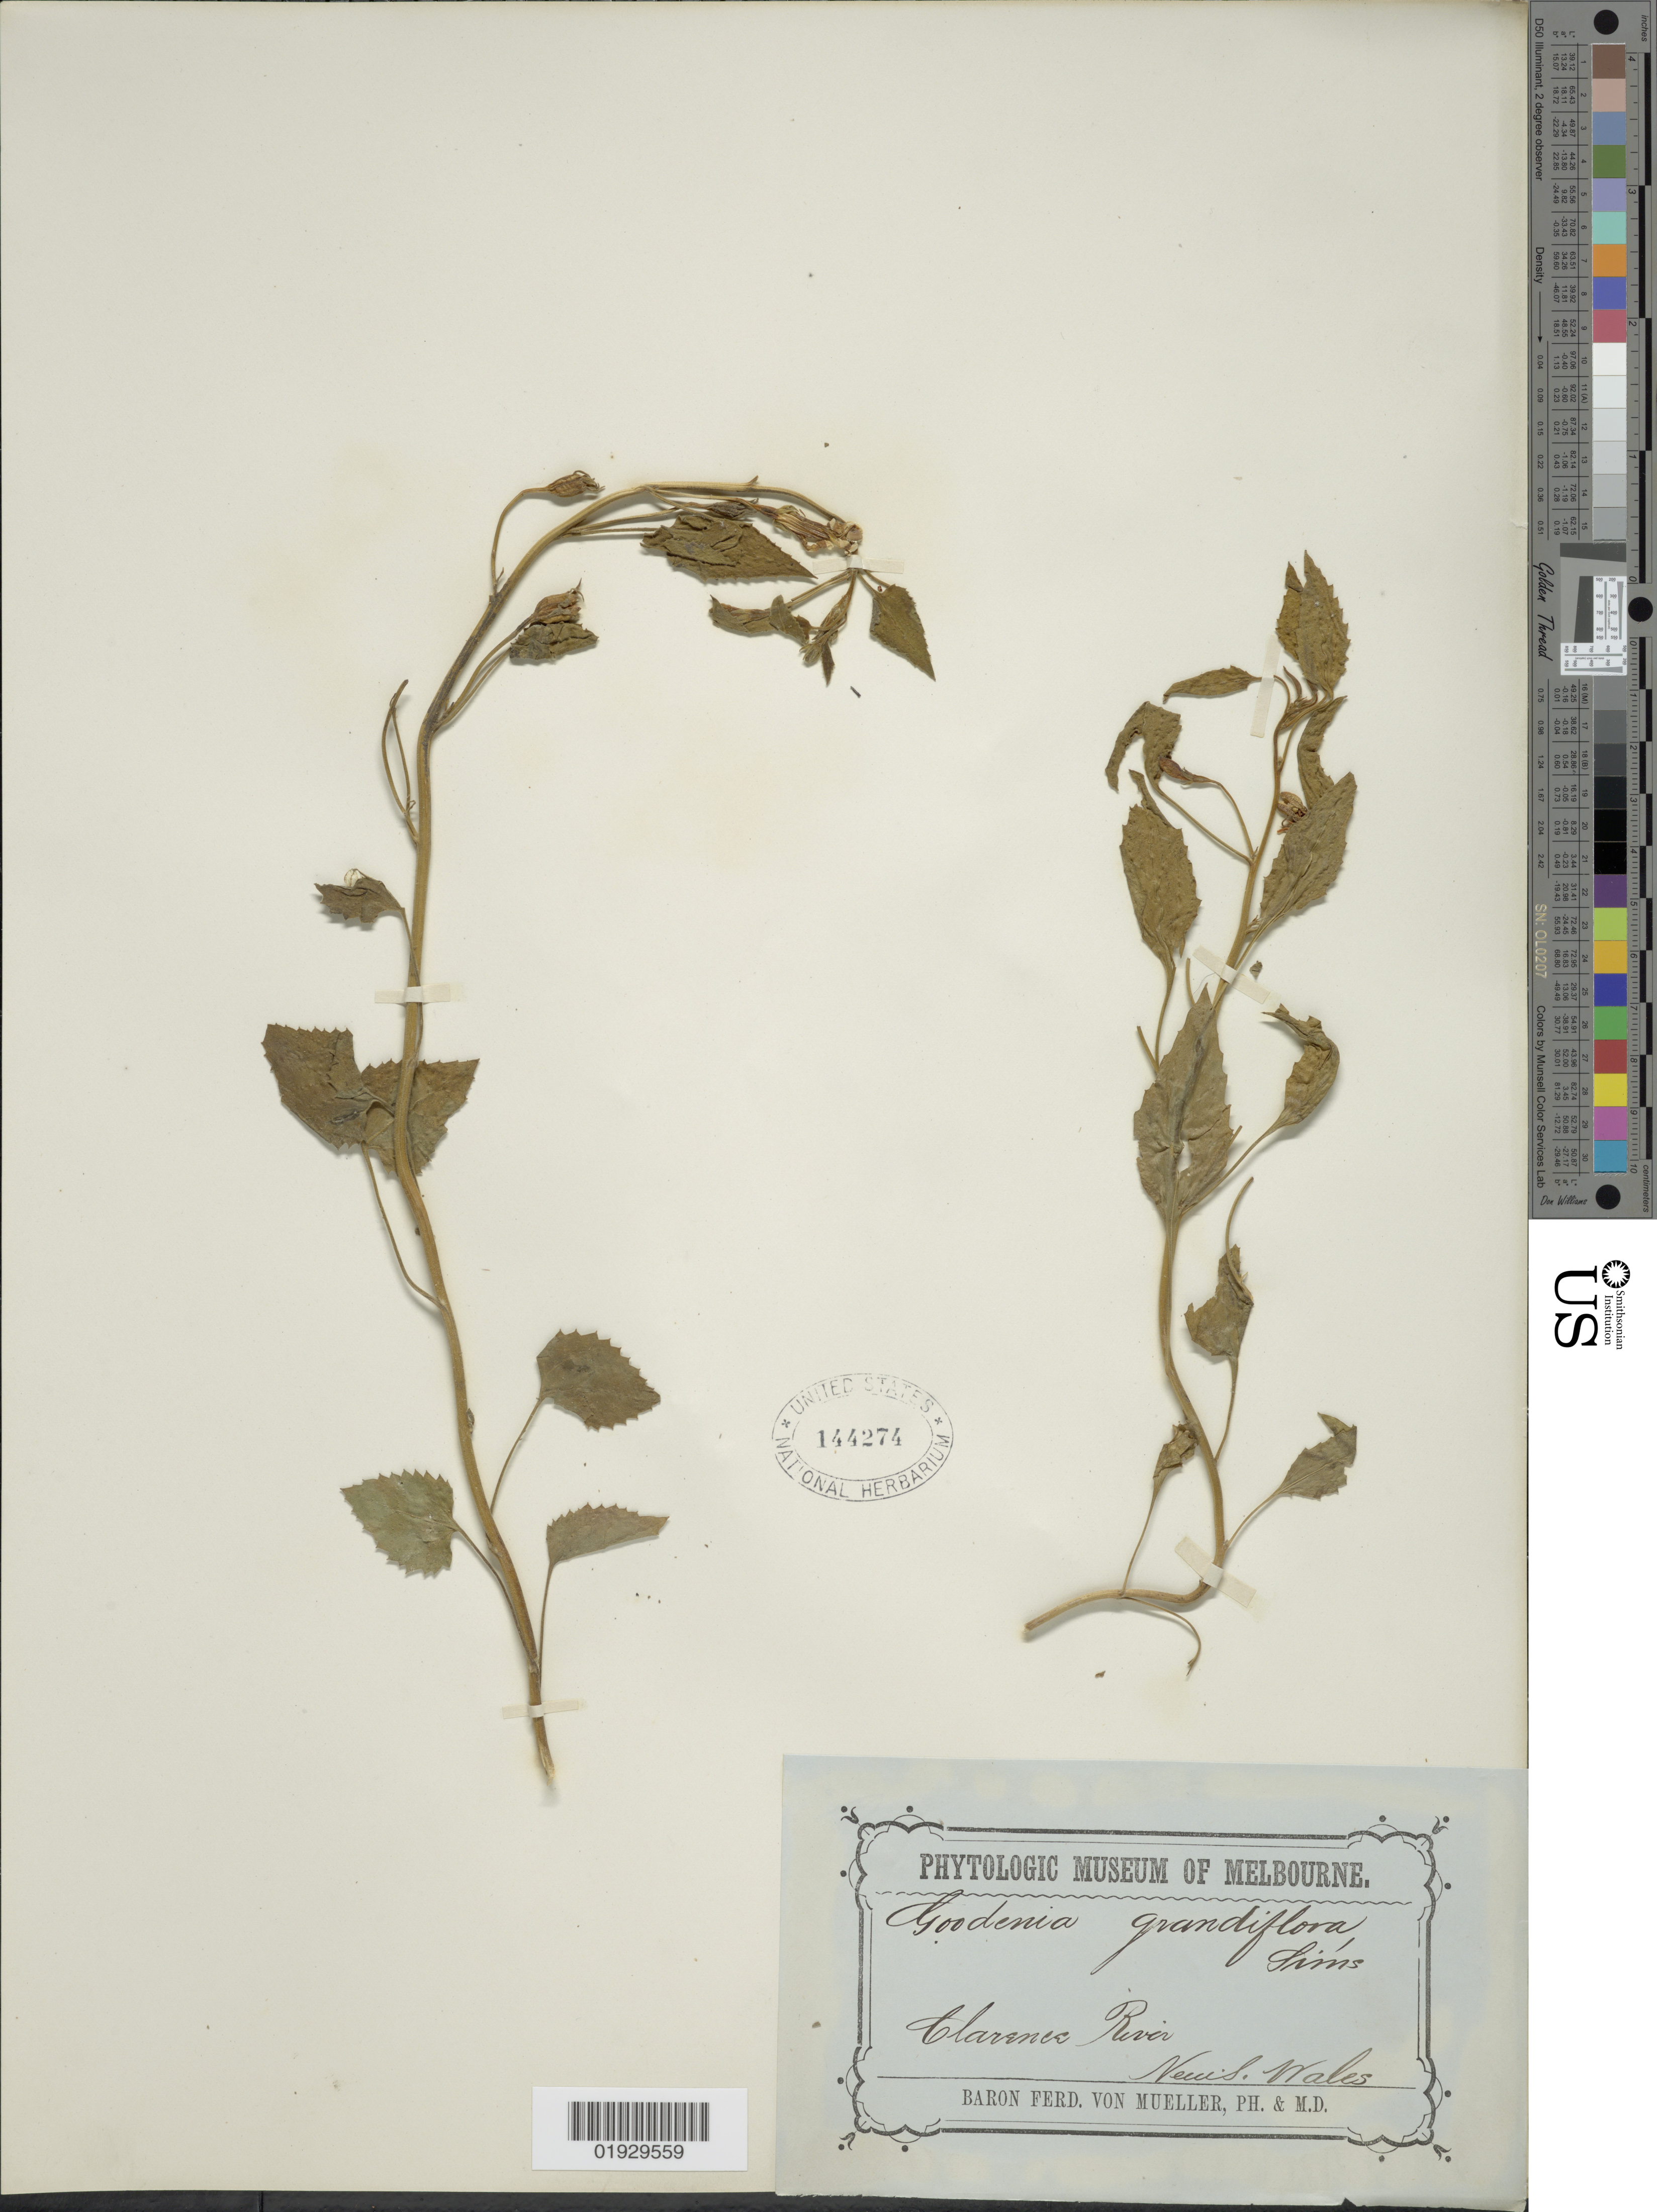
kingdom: Plantae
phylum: Tracheophyta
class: Magnoliopsida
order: Asterales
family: Goodeniaceae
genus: Goodenia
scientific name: Goodenia grandiflora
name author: Sims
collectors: B. von Mueller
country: Australia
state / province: New South Wales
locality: Clarence River, New S.Wales.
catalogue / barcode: US 144274